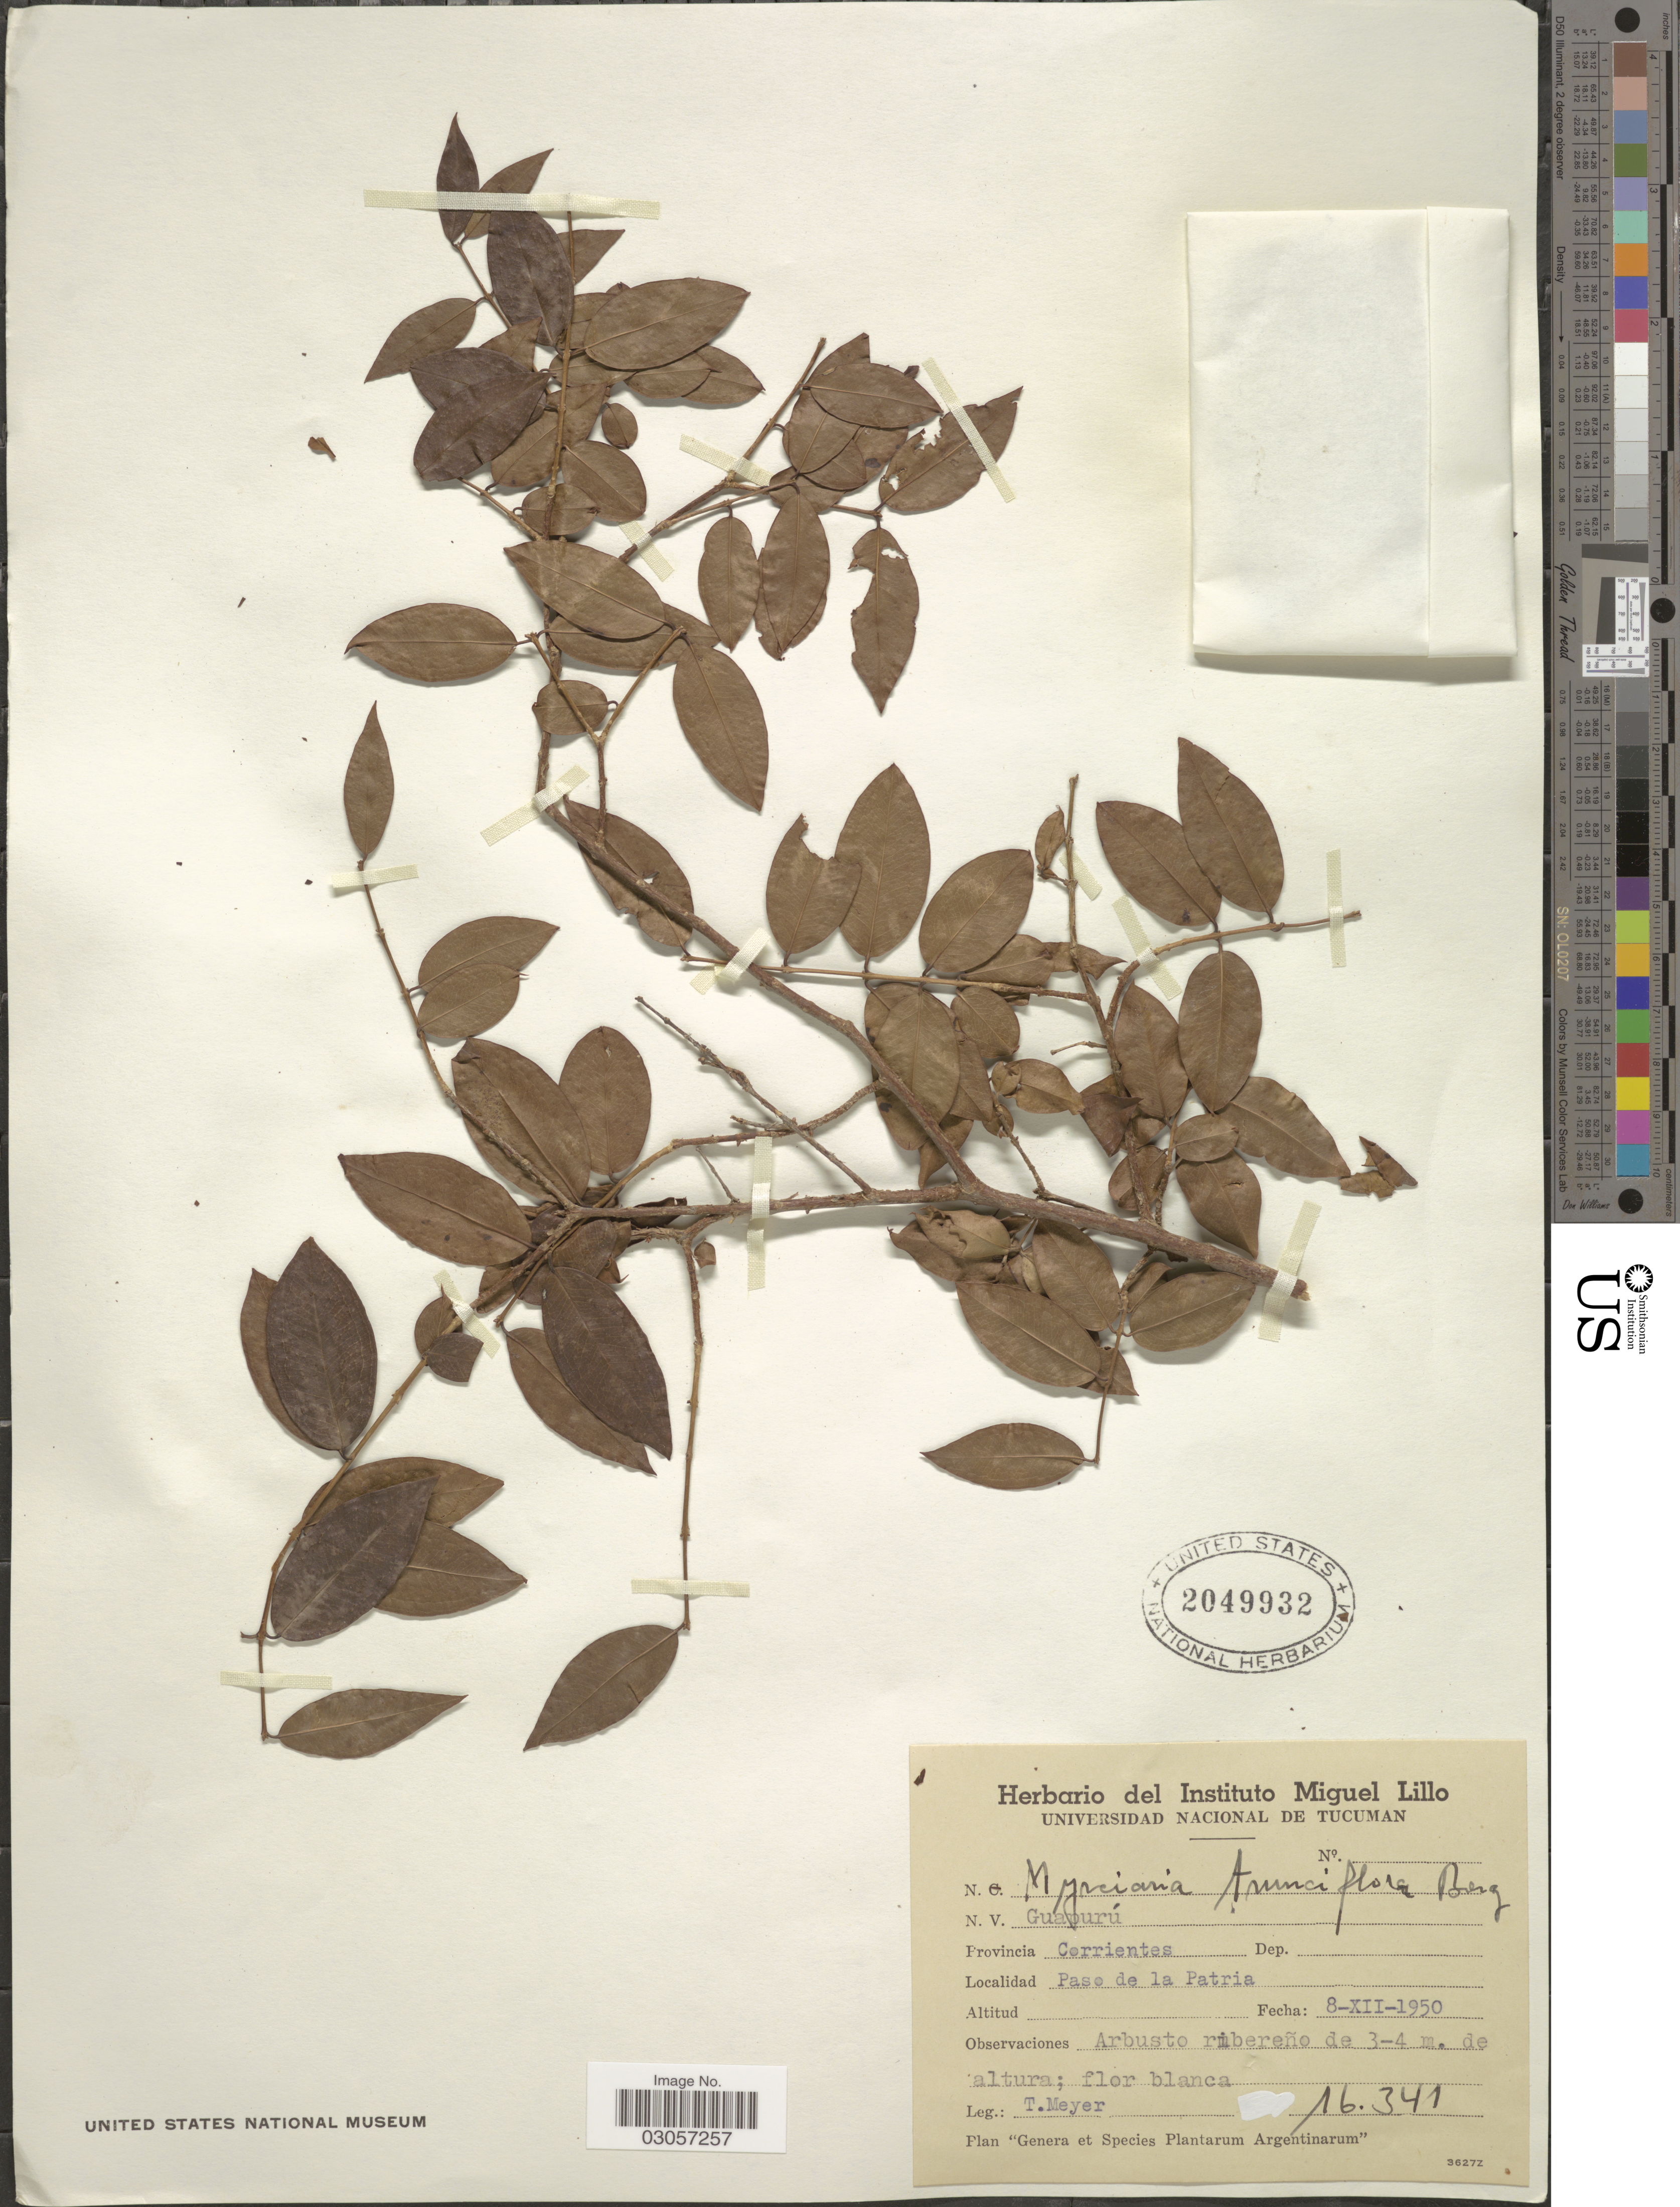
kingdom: Plantae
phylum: Tracheophyta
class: Magnoliopsida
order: Myrtales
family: Myrtaceae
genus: Myrciaria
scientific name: Myrciaria trunciflora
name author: O. Berg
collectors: T. Meyer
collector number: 16341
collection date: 1950-12-08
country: Argentina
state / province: Corrientes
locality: Paso de la Patria.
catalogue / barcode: US 2049932